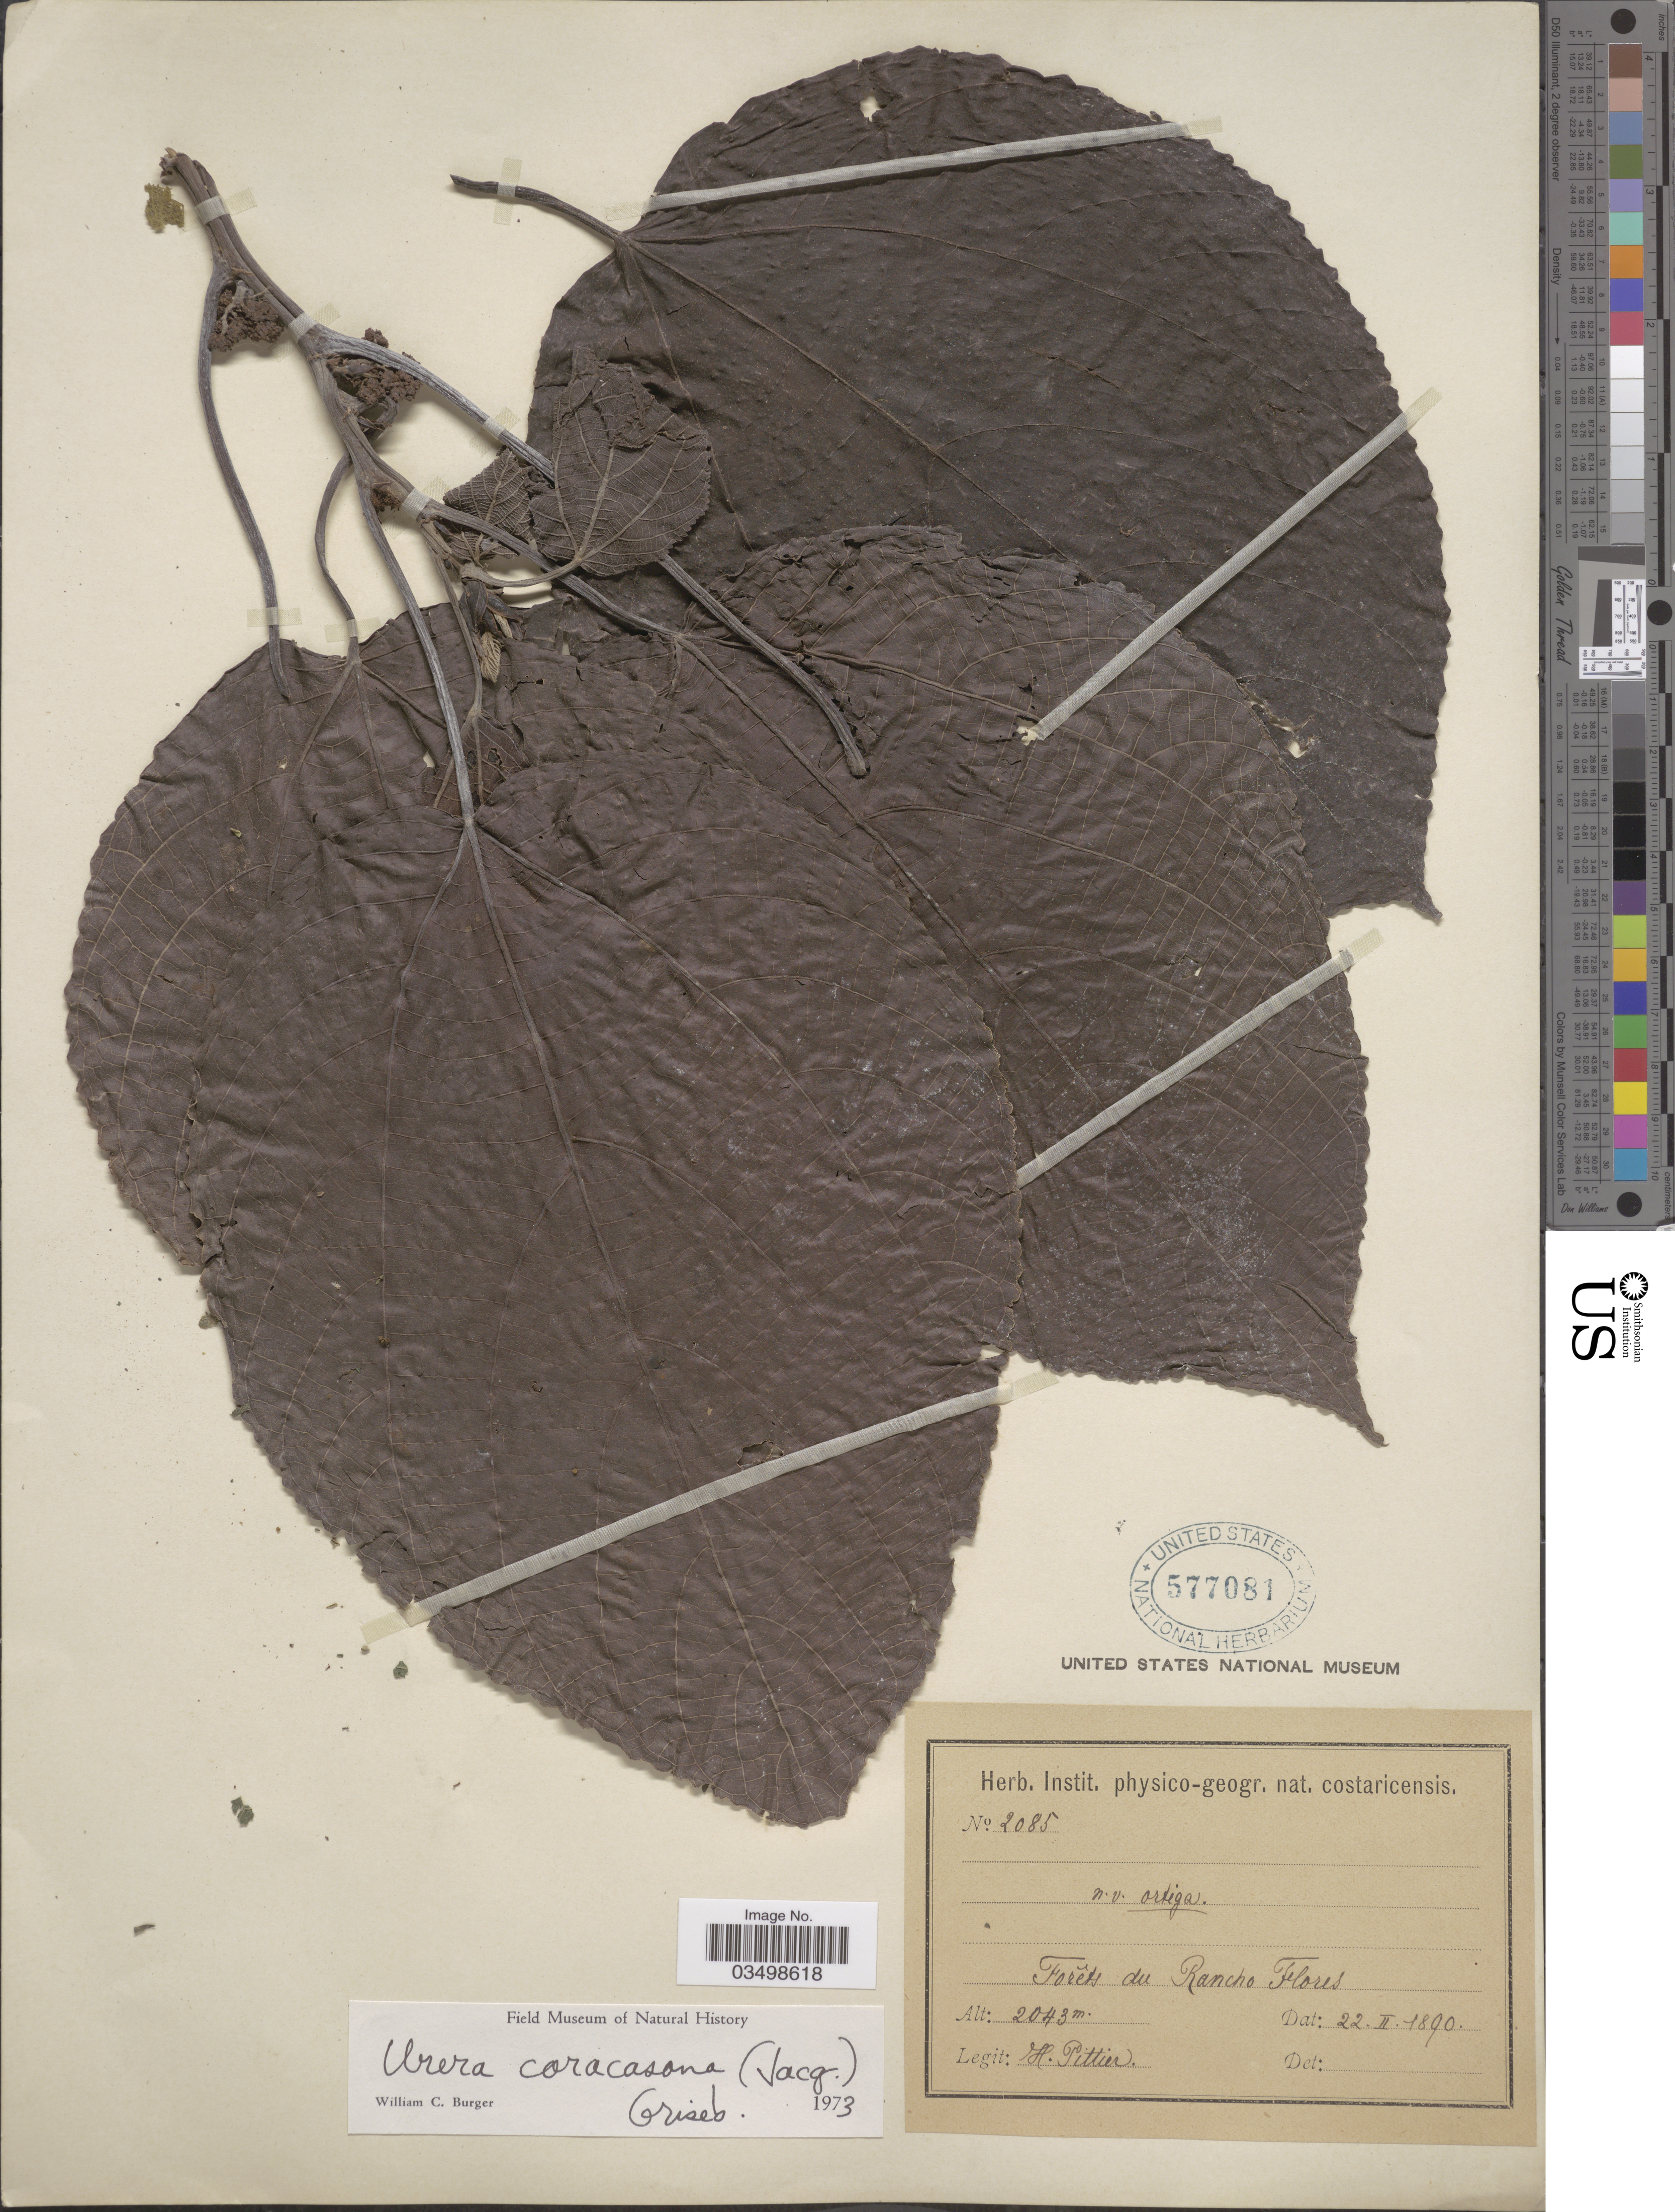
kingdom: Plantae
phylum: Tracheophyta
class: Magnoliopsida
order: Rosales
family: Urticaceae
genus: Urera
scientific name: Urera caracasana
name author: (Jacq.) Gaudich. ex Griseb.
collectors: H. F. Pittier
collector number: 2085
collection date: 1890-02-22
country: Costa Rica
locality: Forêts du Rancho Flores.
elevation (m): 2043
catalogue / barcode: US 577081